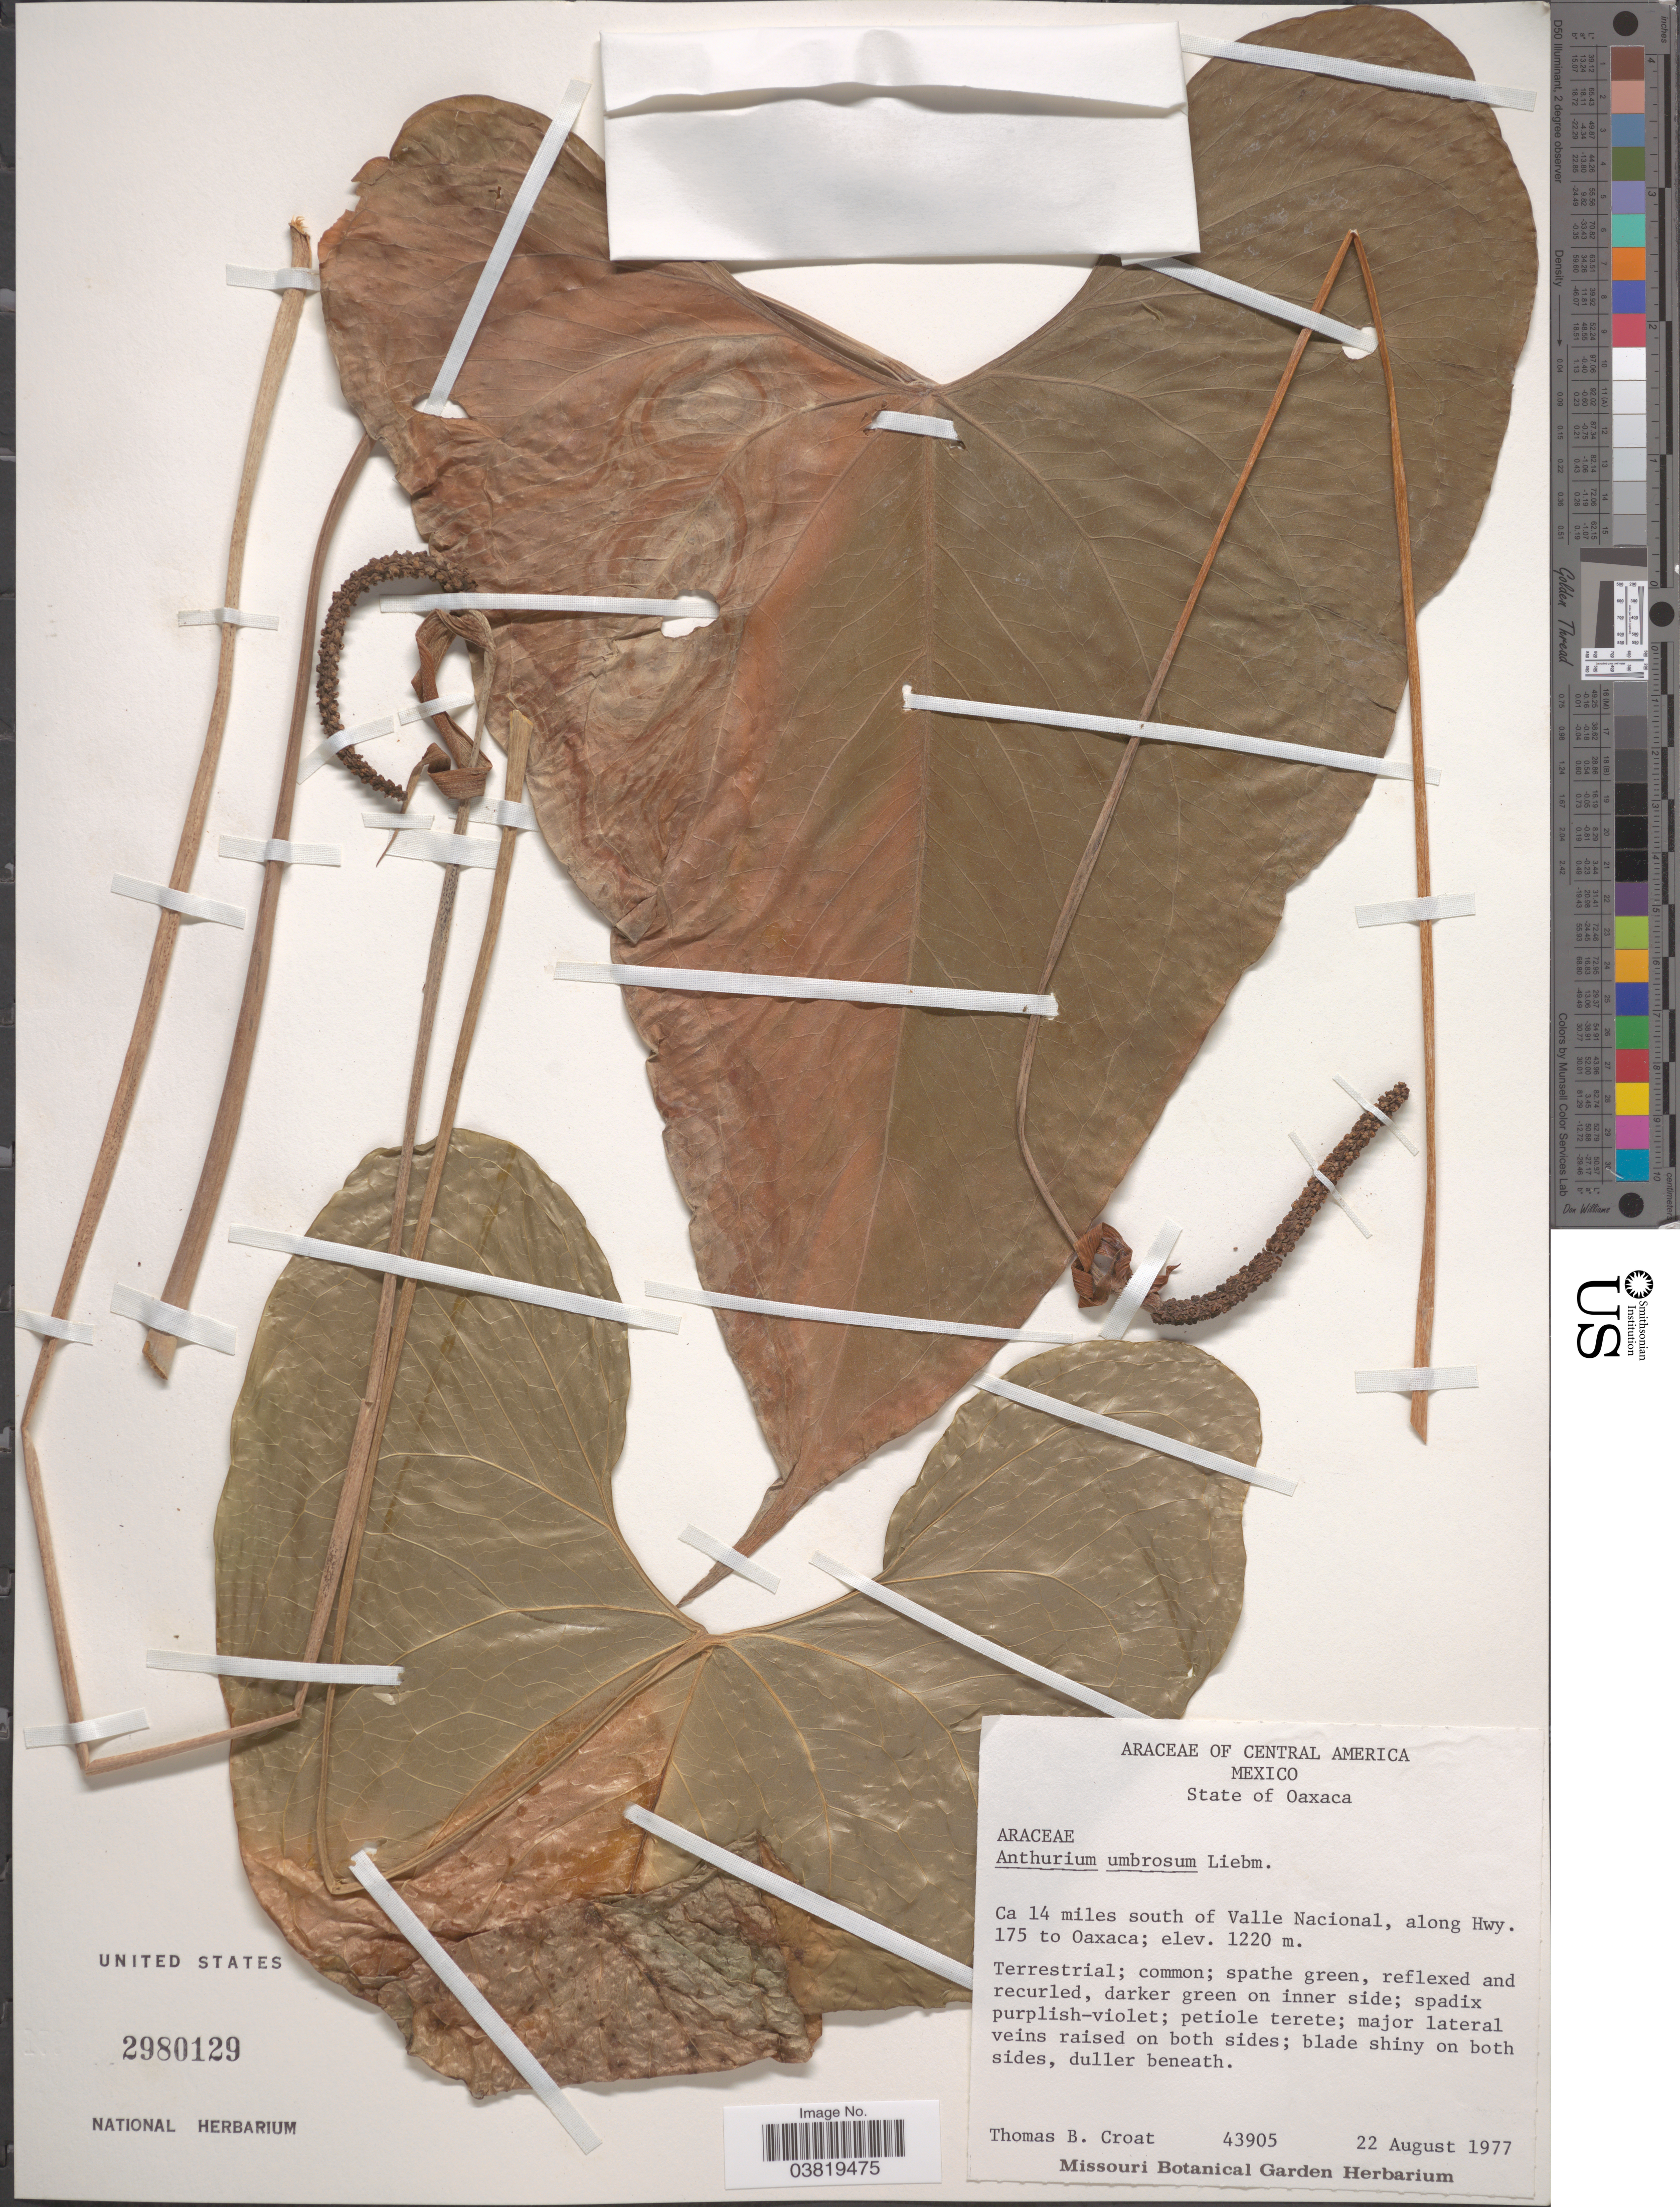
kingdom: Plantae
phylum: Tracheophyta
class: Liliopsida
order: Alismatales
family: Araceae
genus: Anthurium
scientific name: Anthurium umbrosum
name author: Liebm.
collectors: T. B. Croat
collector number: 43905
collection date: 1977-08-22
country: Mexico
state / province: Oaxaca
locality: Ca 14 miles south of Valle Nacional, along Hwy. 175 to Oaxaca.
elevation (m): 1220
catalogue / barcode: US 2980129